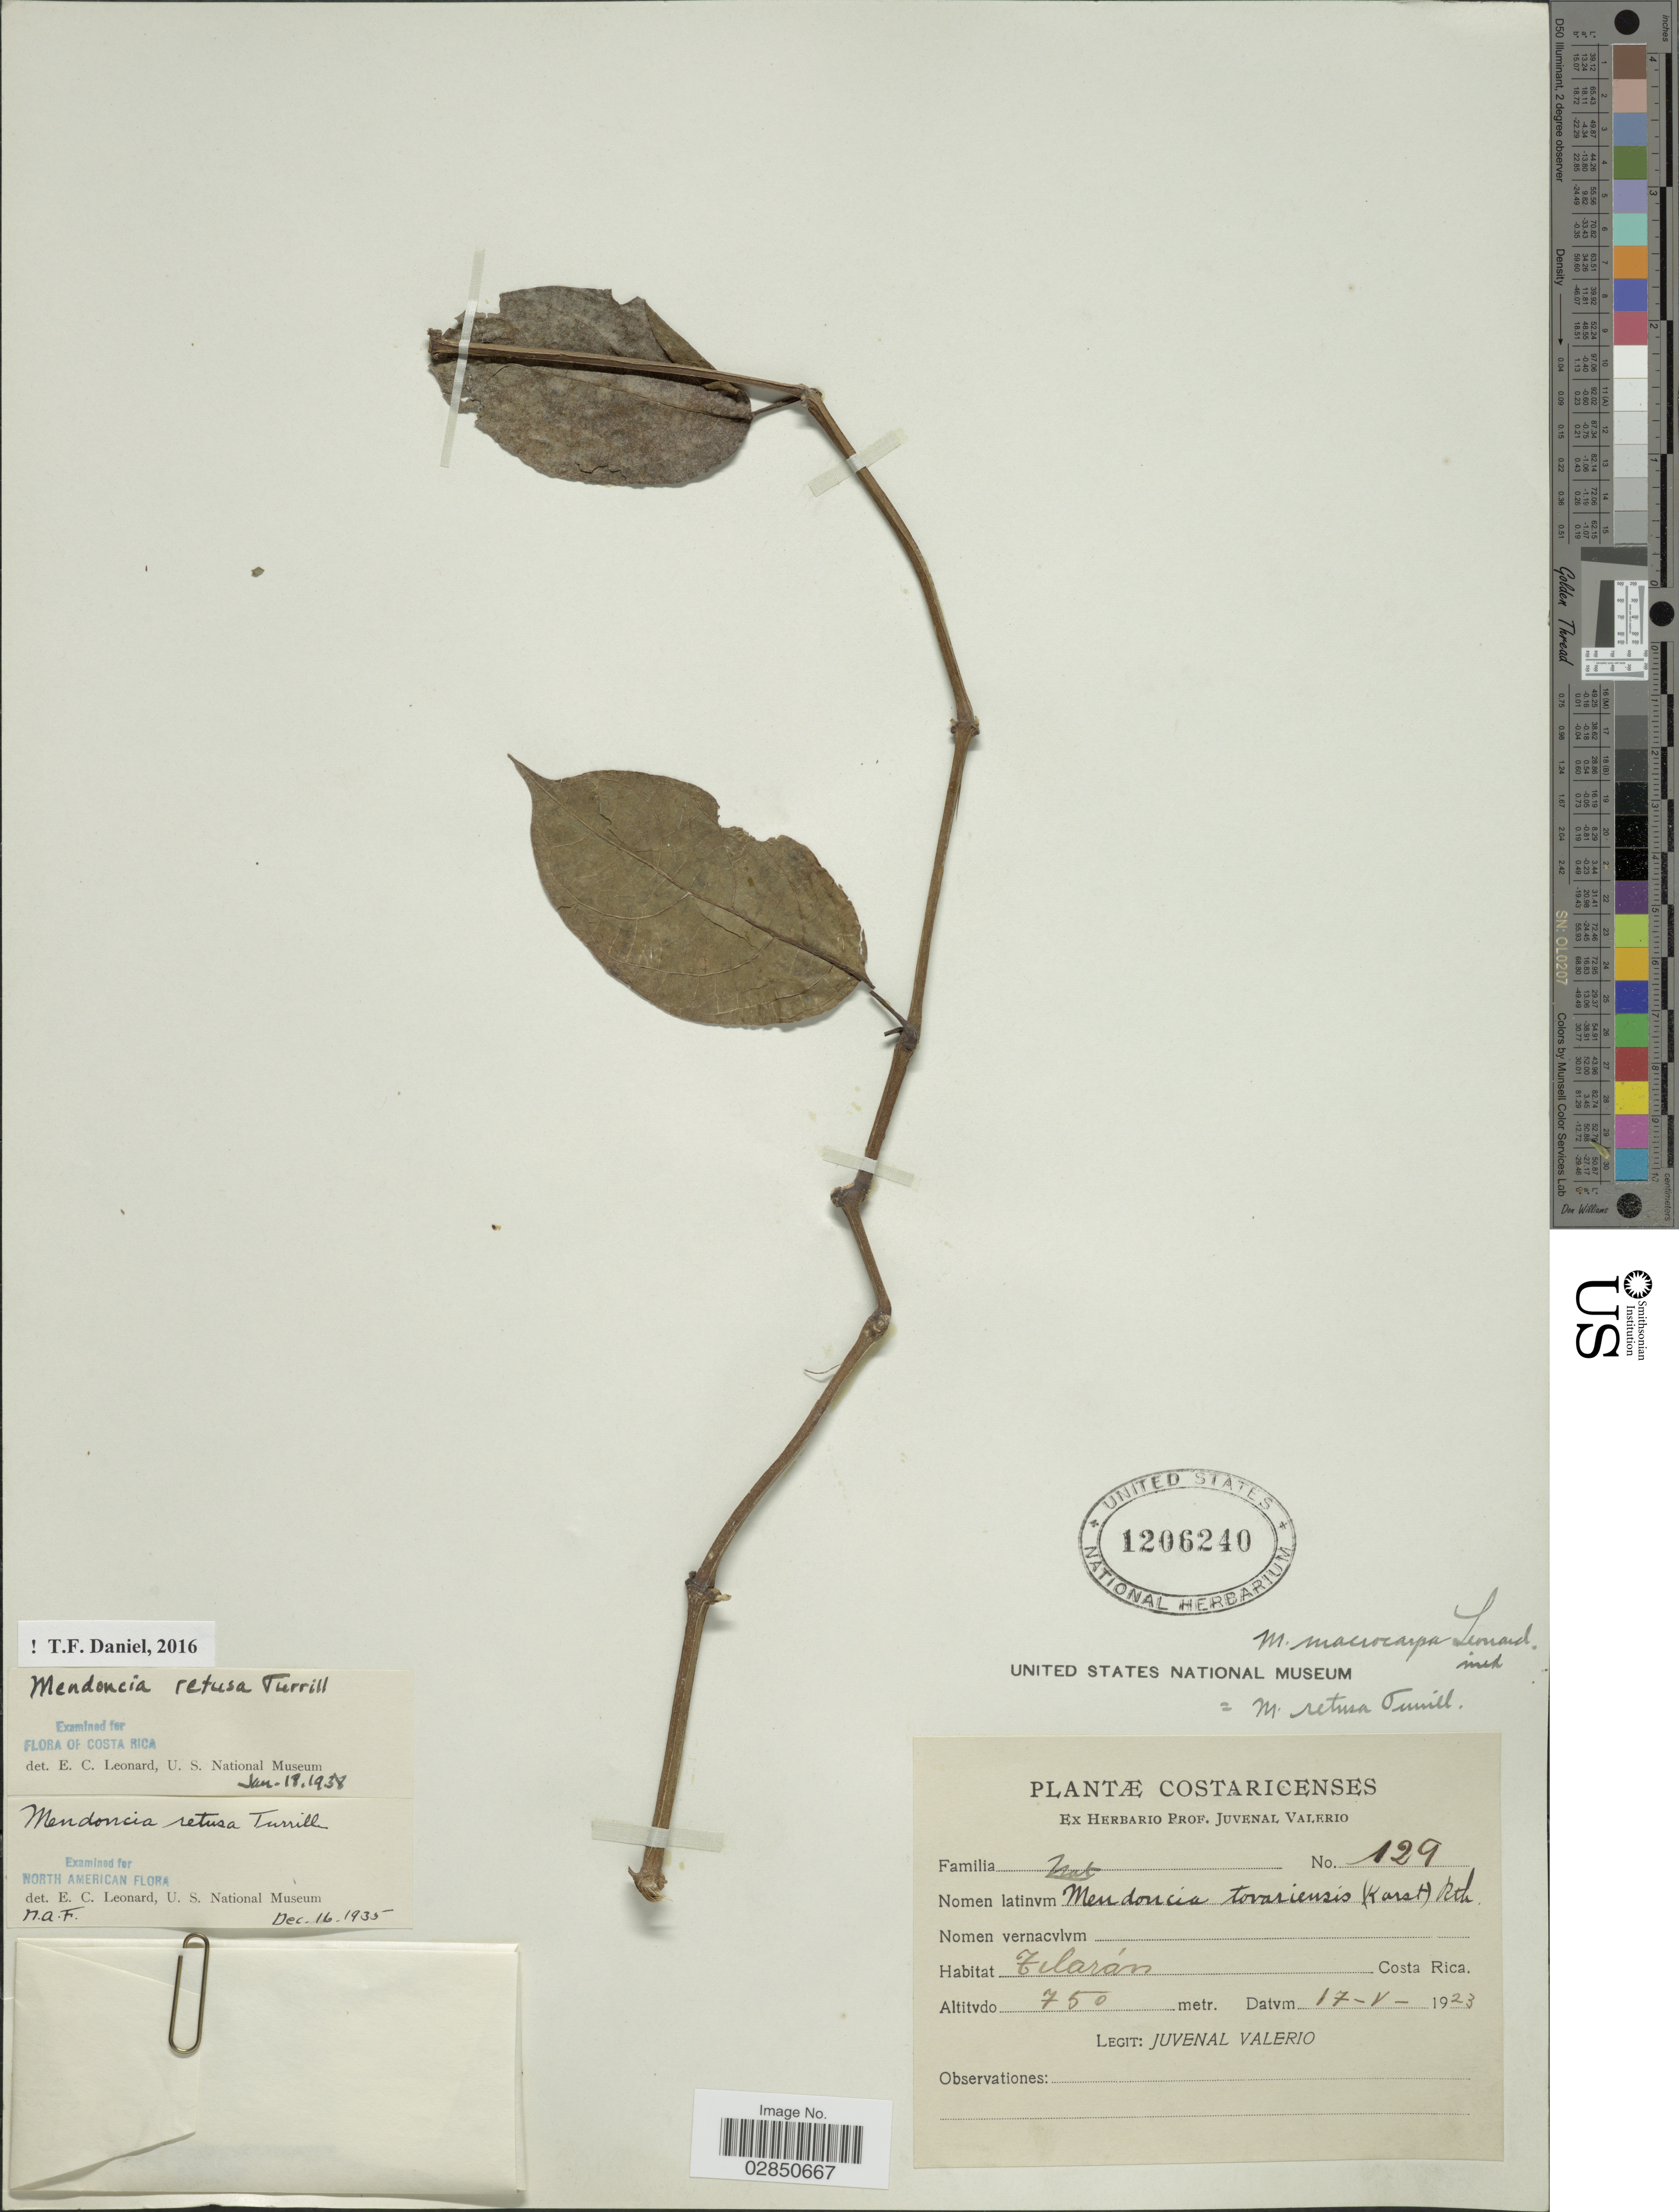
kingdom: Plantae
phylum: Tracheophyta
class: Magnoliopsida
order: Lamiales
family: Acanthaceae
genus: Mendoncia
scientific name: Mendoncia retusa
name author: Turrill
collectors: J. Valerio R.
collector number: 129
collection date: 1923-05-17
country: Costa Rica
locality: Tilarán.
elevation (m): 750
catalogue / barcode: US 1206240